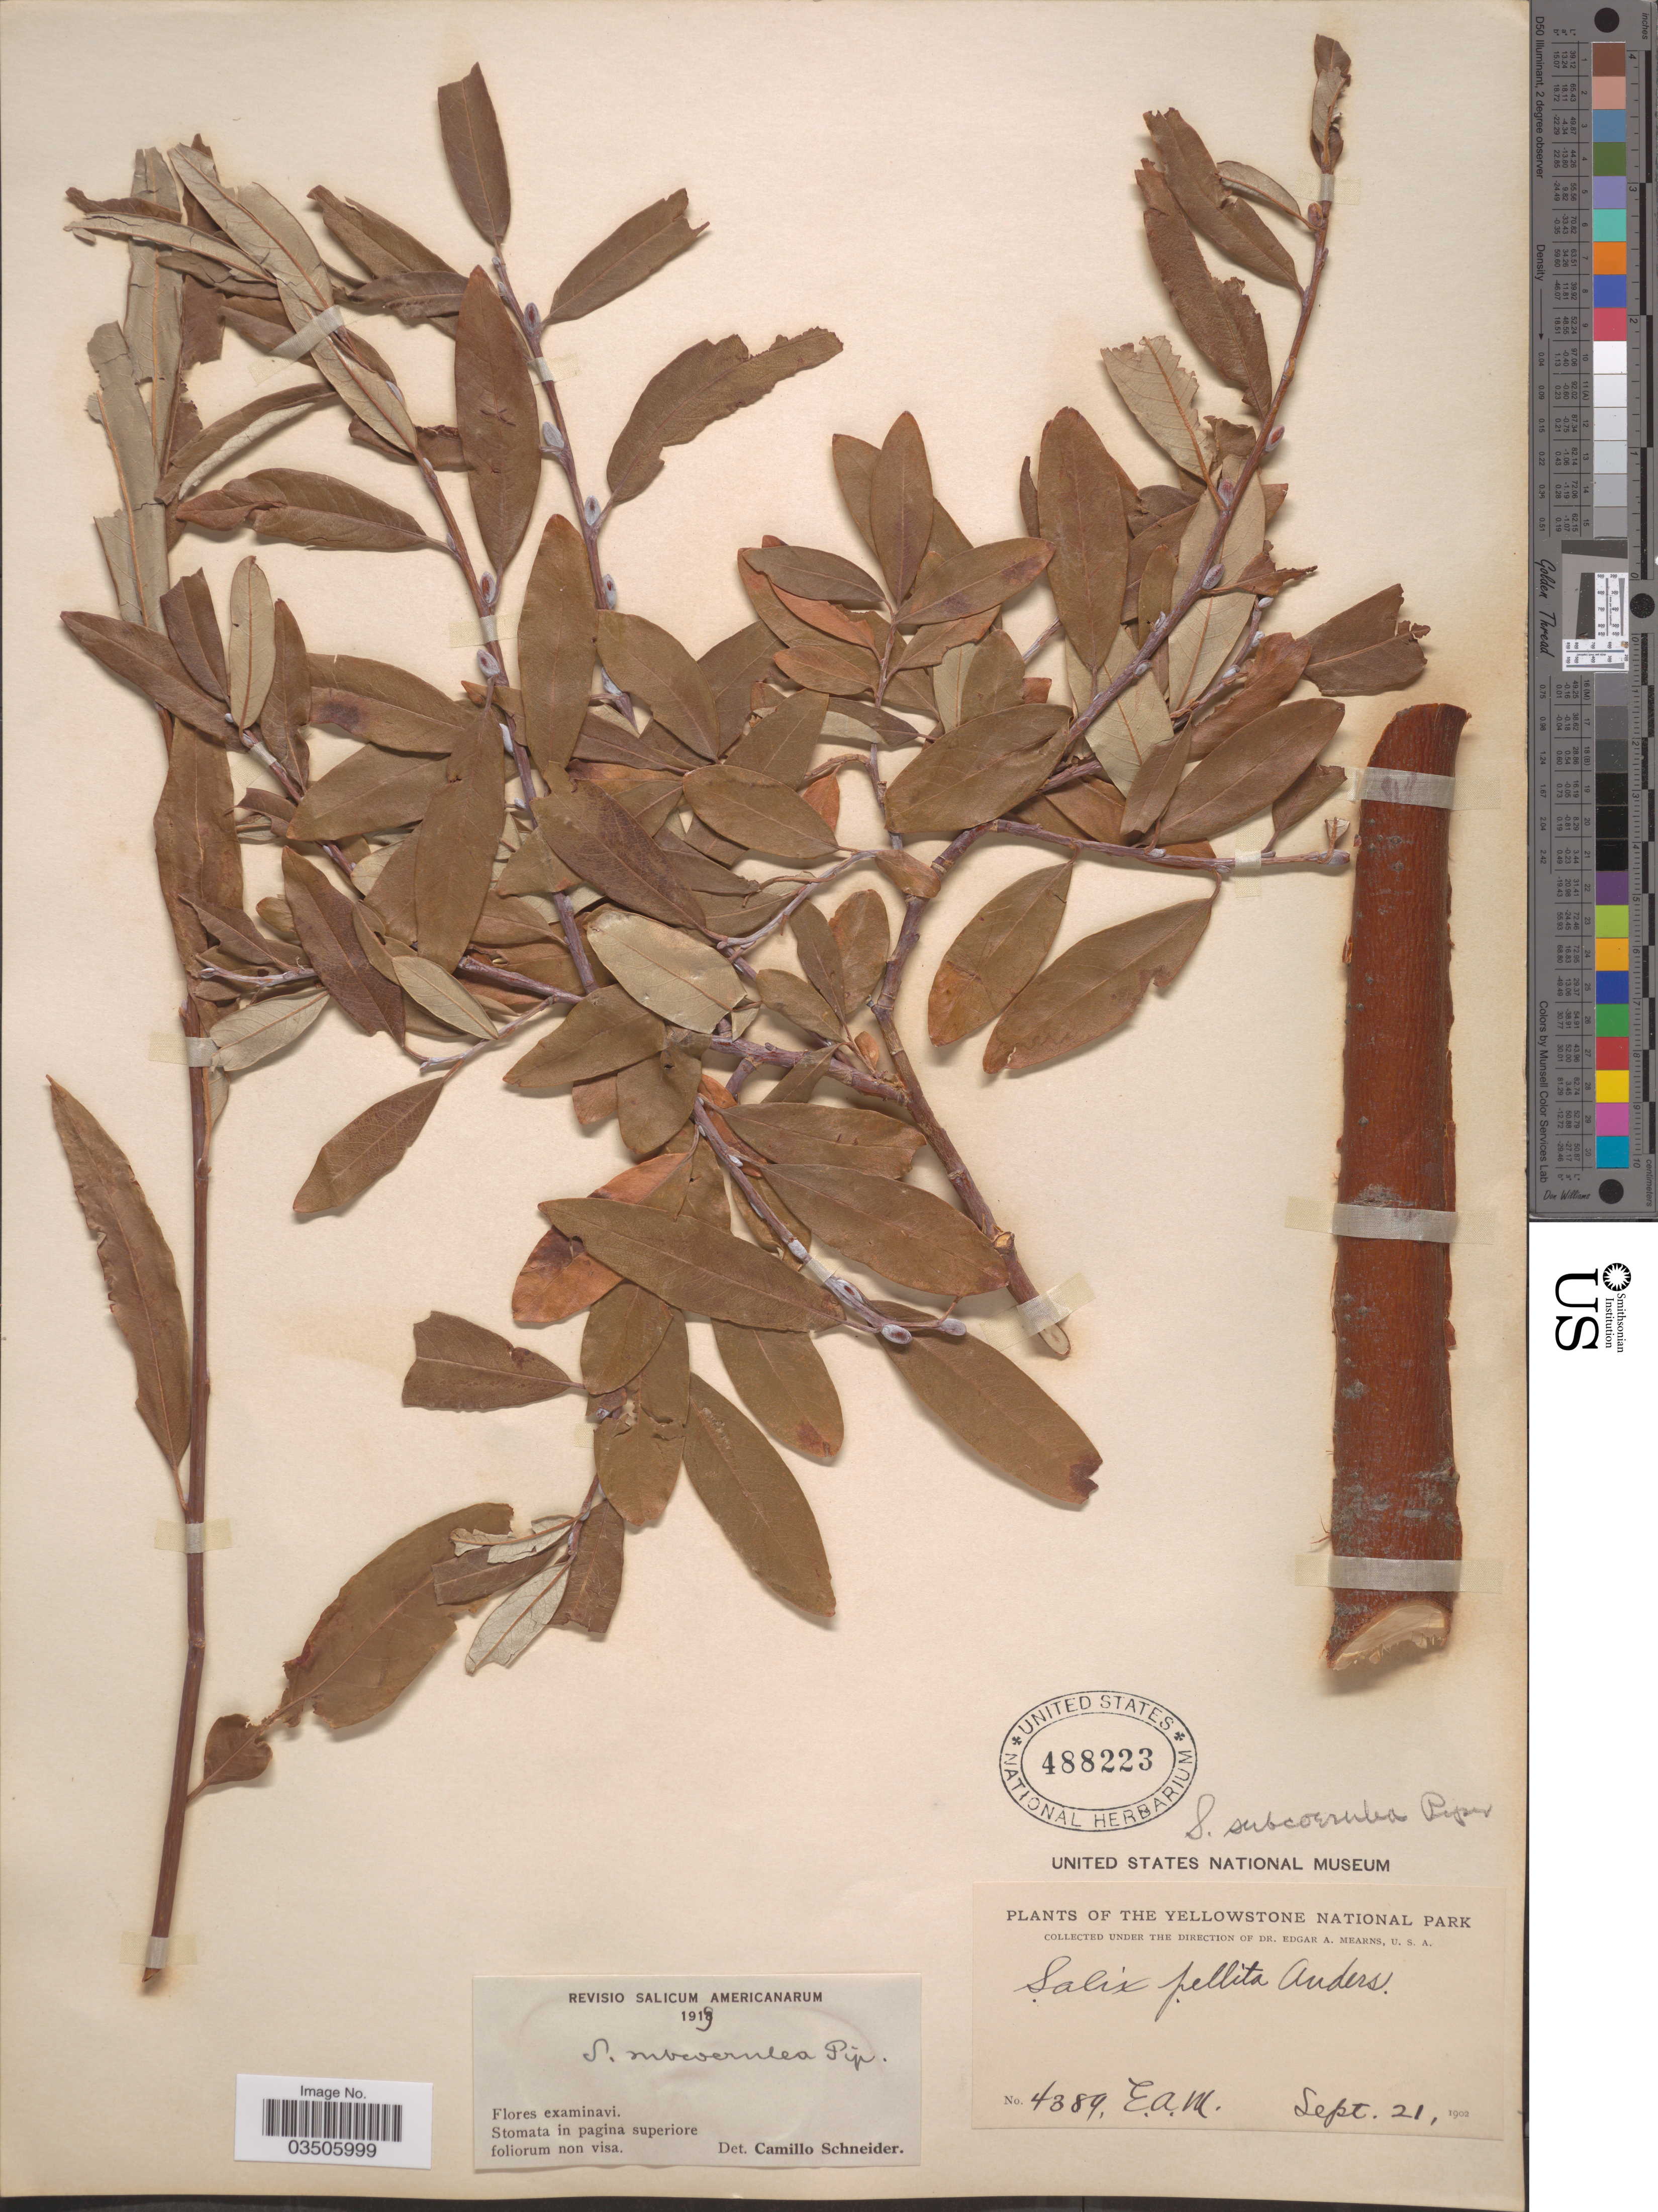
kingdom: Plantae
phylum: Tracheophyta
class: Magnoliopsida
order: Malpighiales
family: Salicaceae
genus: Salix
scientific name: Salix subcoerulea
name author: Piper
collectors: E. A. Mearns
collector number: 4389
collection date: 1902-09-21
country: United States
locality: The Yellowstone National Park.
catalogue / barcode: US 488223